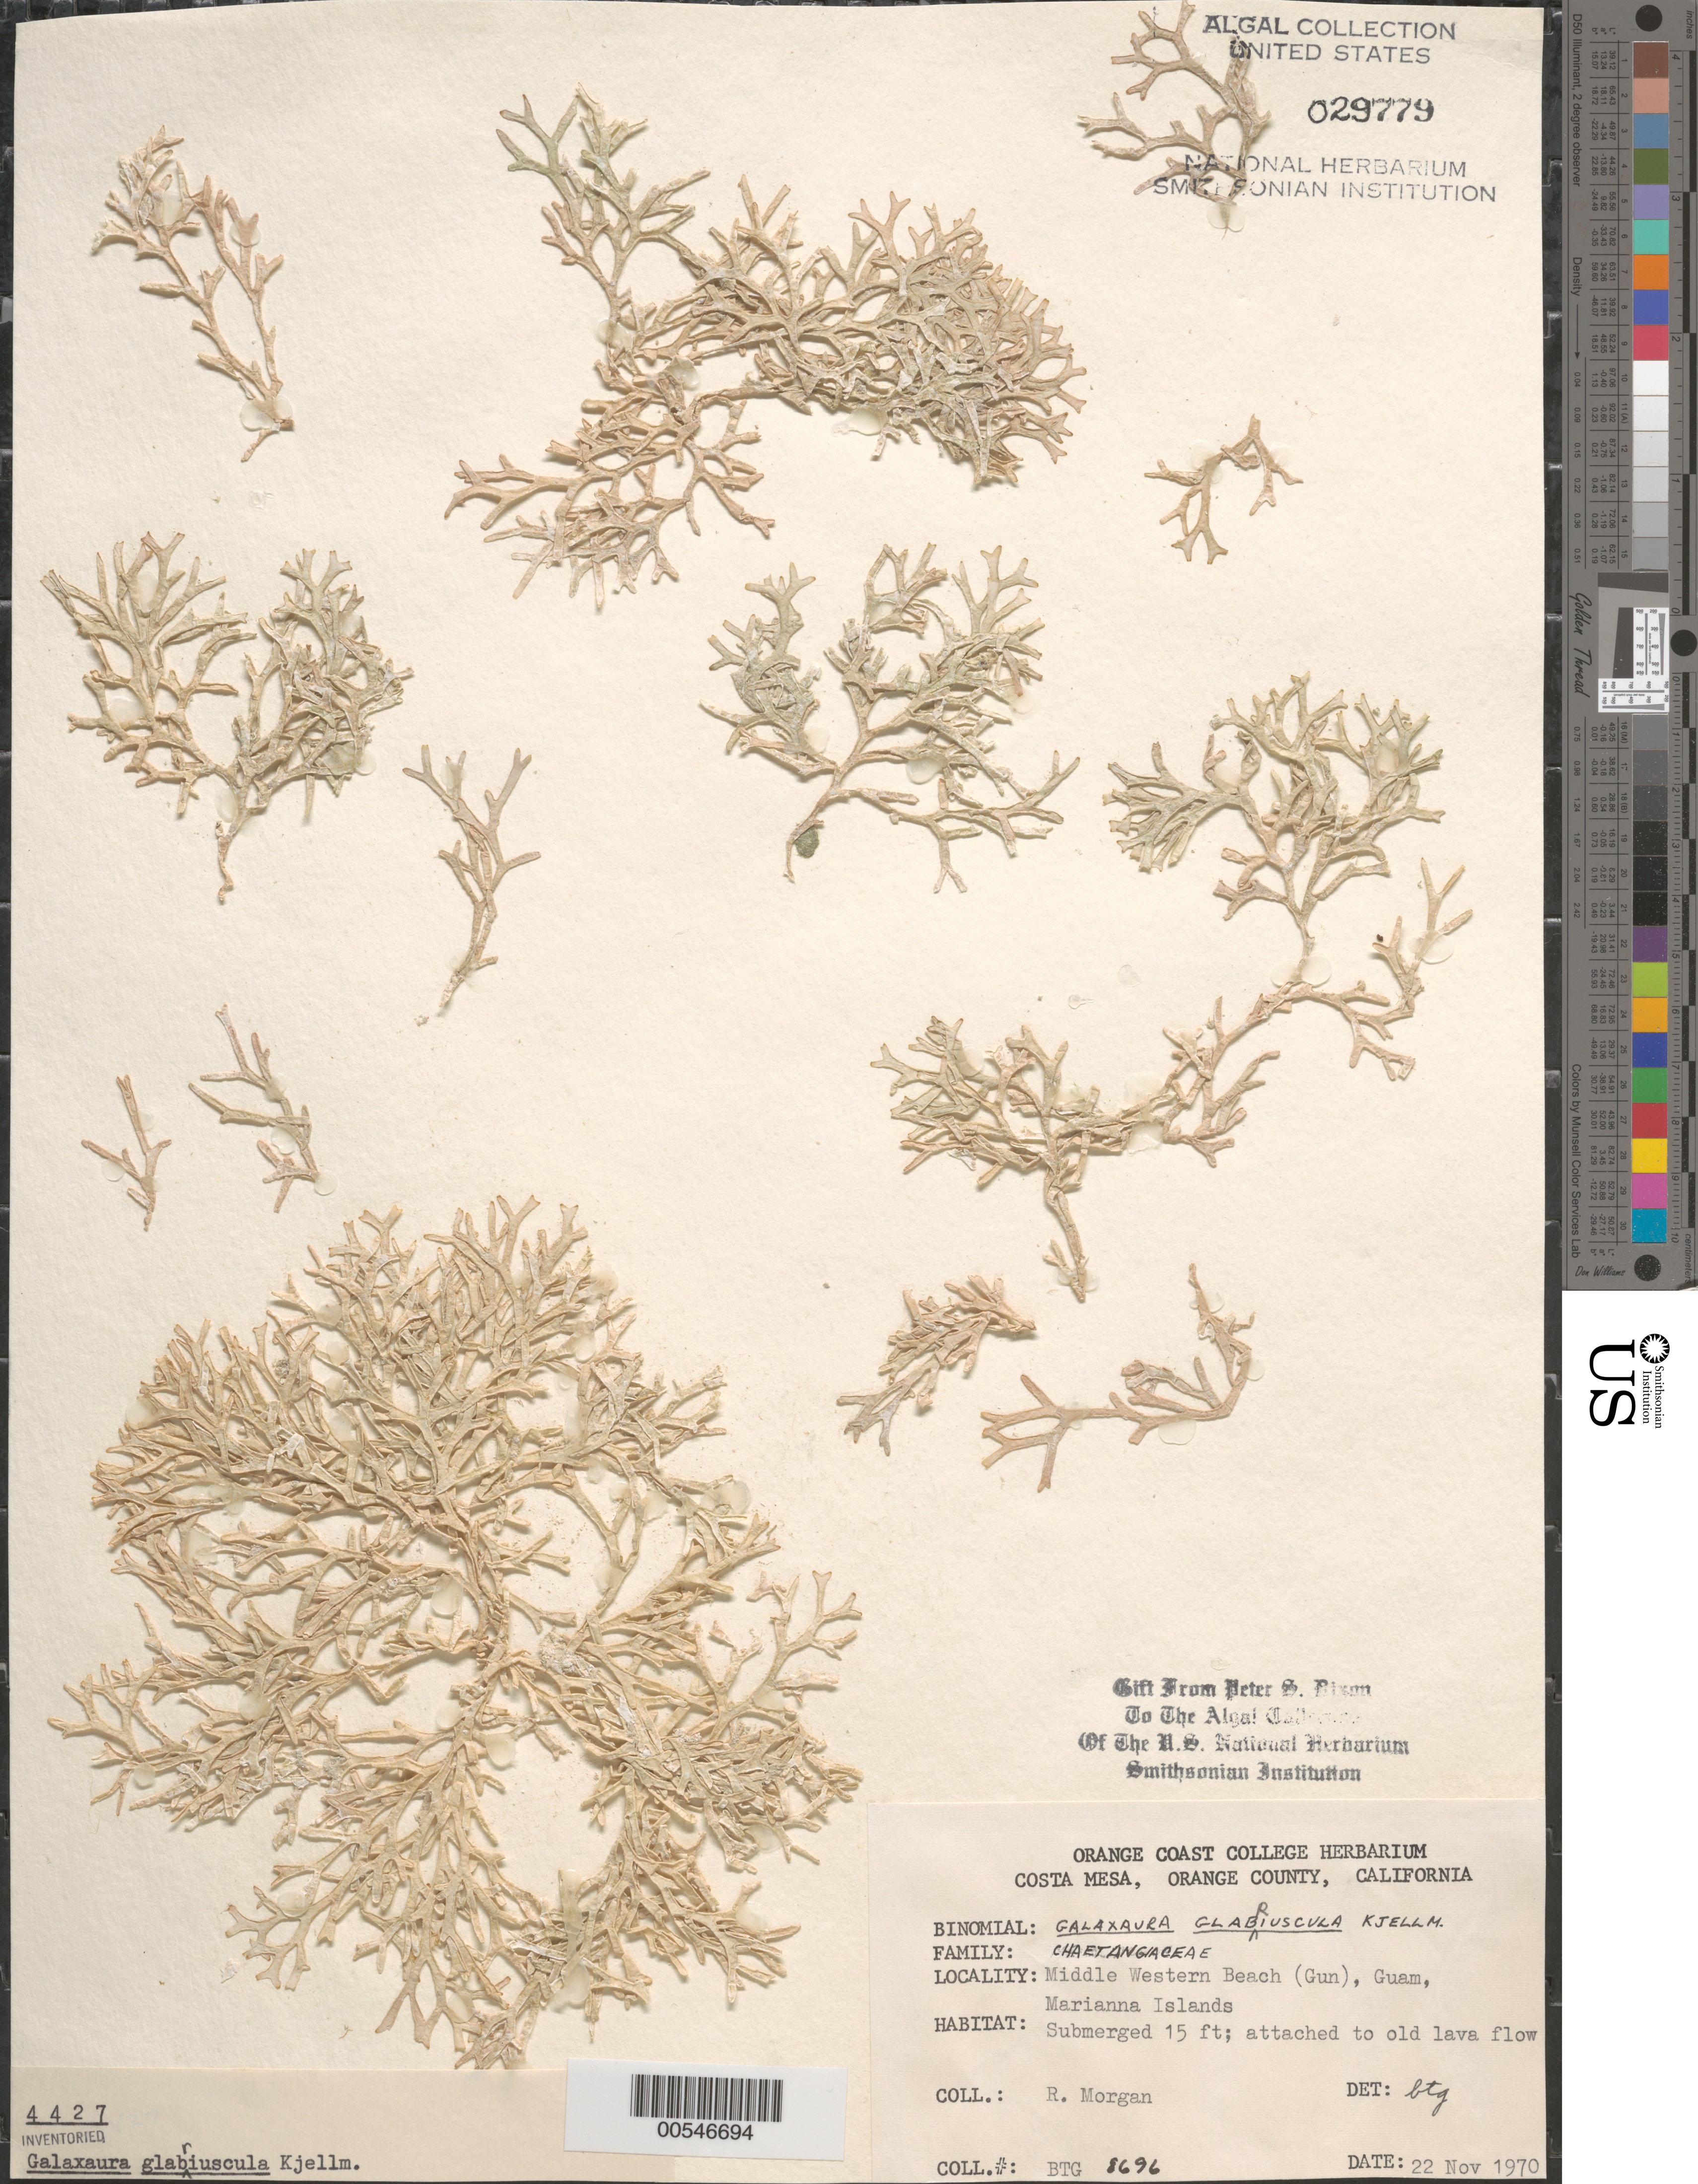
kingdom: Plantae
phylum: Rhodophyta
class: Florideophyceae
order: Nemaliales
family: Galaxauraceae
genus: Galaxaura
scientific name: Galaxaura glabriuscula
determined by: Gittins, B. T.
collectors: R. Morgan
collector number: Btg 8696, PSD 4427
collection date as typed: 22 Nov 1970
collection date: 1970-11-22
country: Guam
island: Guam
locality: Middle western beach (Gun)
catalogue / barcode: US 29779